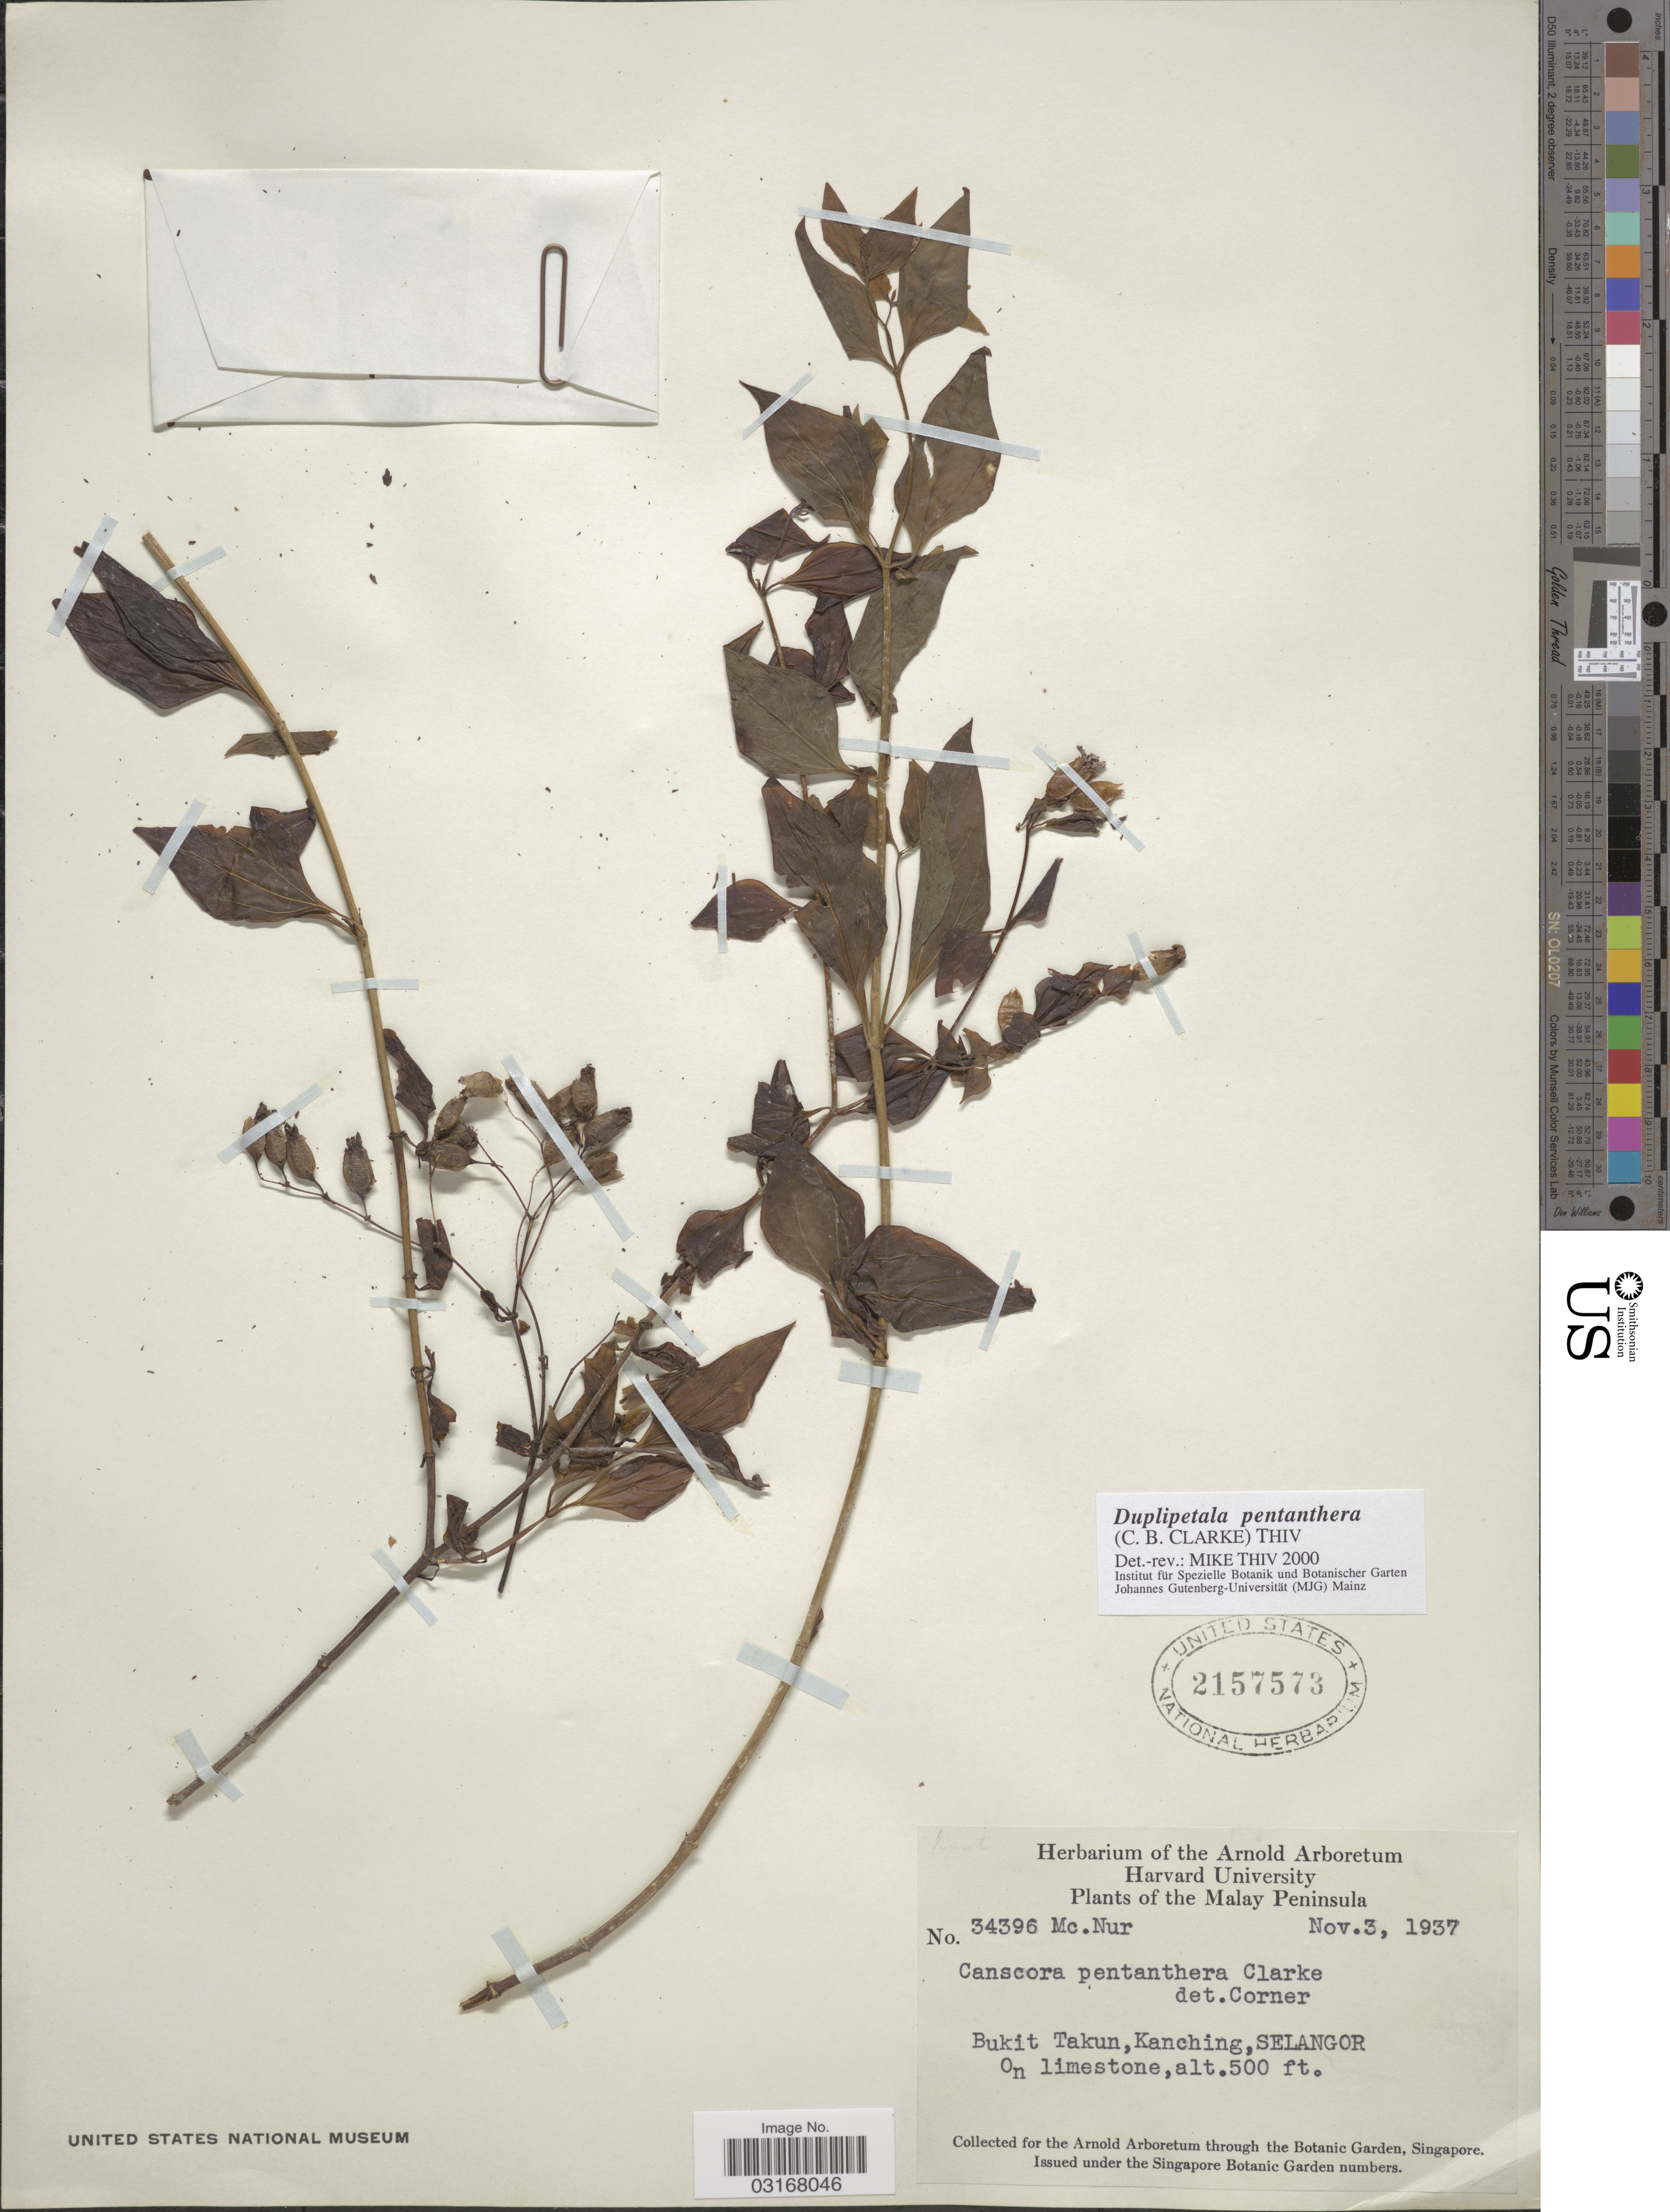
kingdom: Plantae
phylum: Tracheophyta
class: Magnoliopsida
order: Gentianales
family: Gentianaceae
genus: Duplipetala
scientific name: Duplipetala sp.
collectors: M. Nur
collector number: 34396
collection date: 1937-11-03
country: Malaysia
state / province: Selangor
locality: Malay Peninsula. Bukit Takun, Kanching.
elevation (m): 152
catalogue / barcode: US 2157573